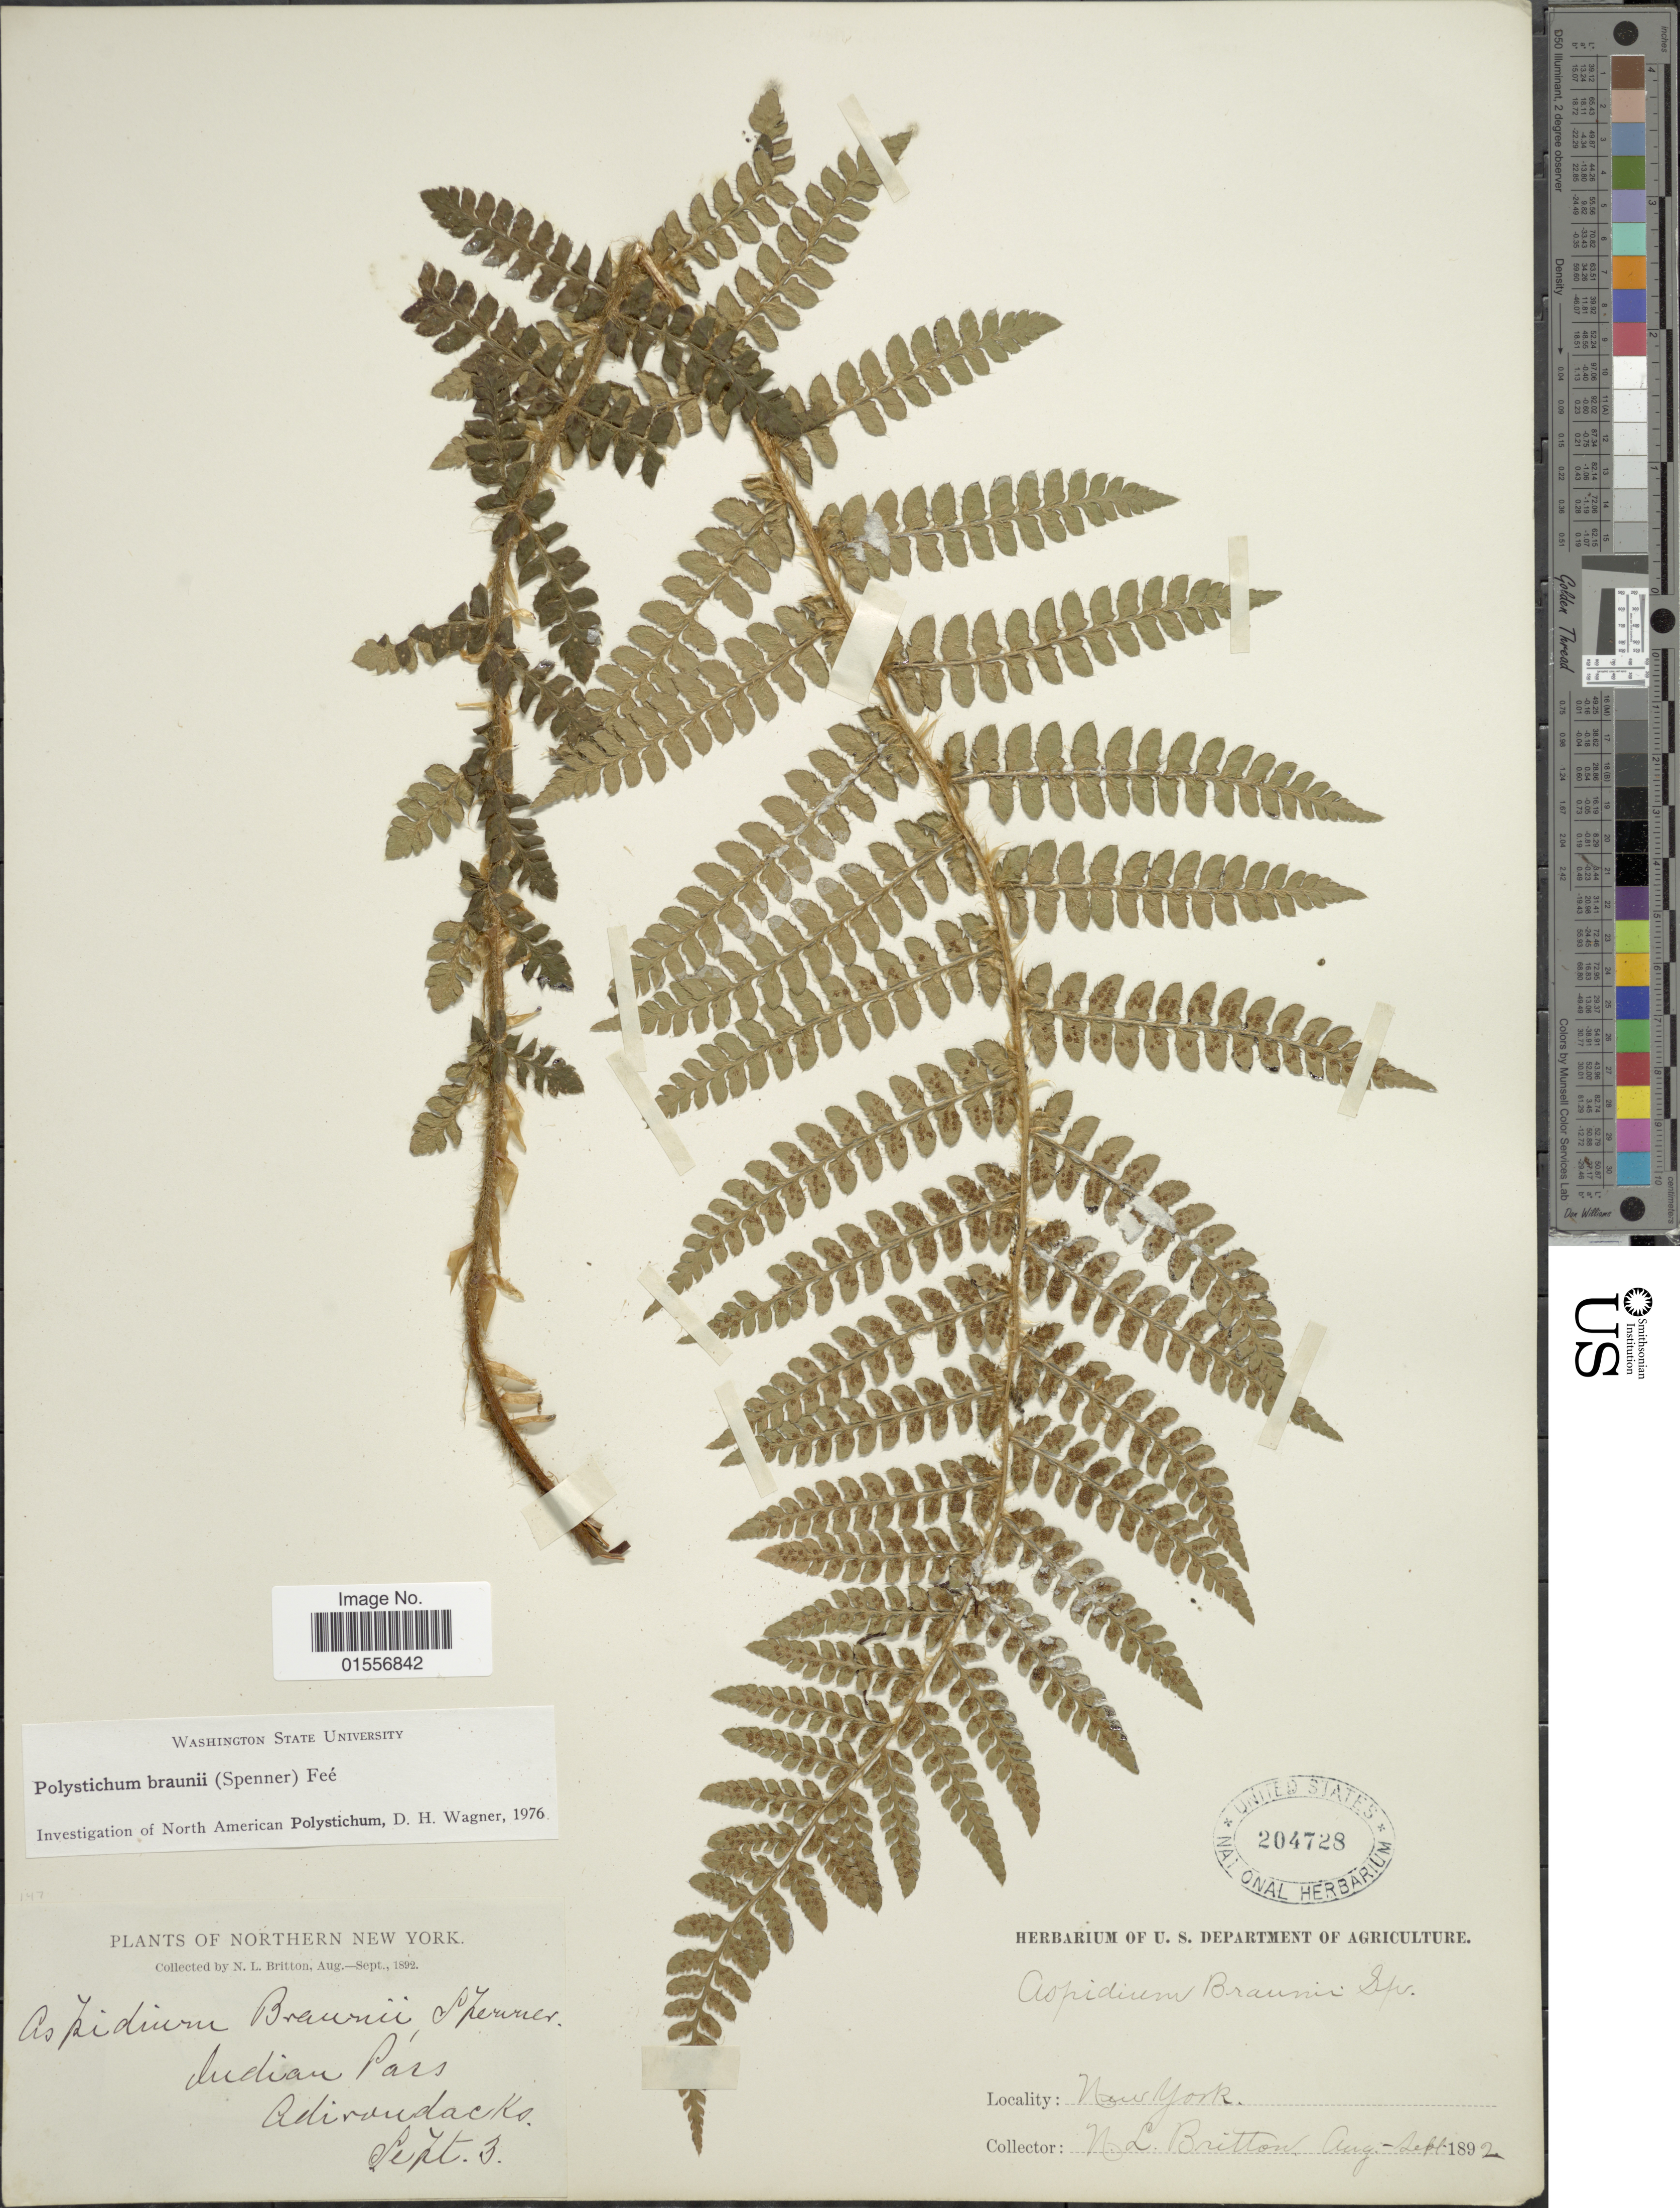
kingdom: Plantae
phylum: Tracheophyta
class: Polypodiopsida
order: Polypodiales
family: Dryopteridaceae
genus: Polystichum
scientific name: Polystichum braunii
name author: (Spenn.) Fée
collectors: N. Britton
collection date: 1892-09-03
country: United States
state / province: New York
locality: Northern New York, Indian Pass, Adirondacks.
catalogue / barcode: US 204728